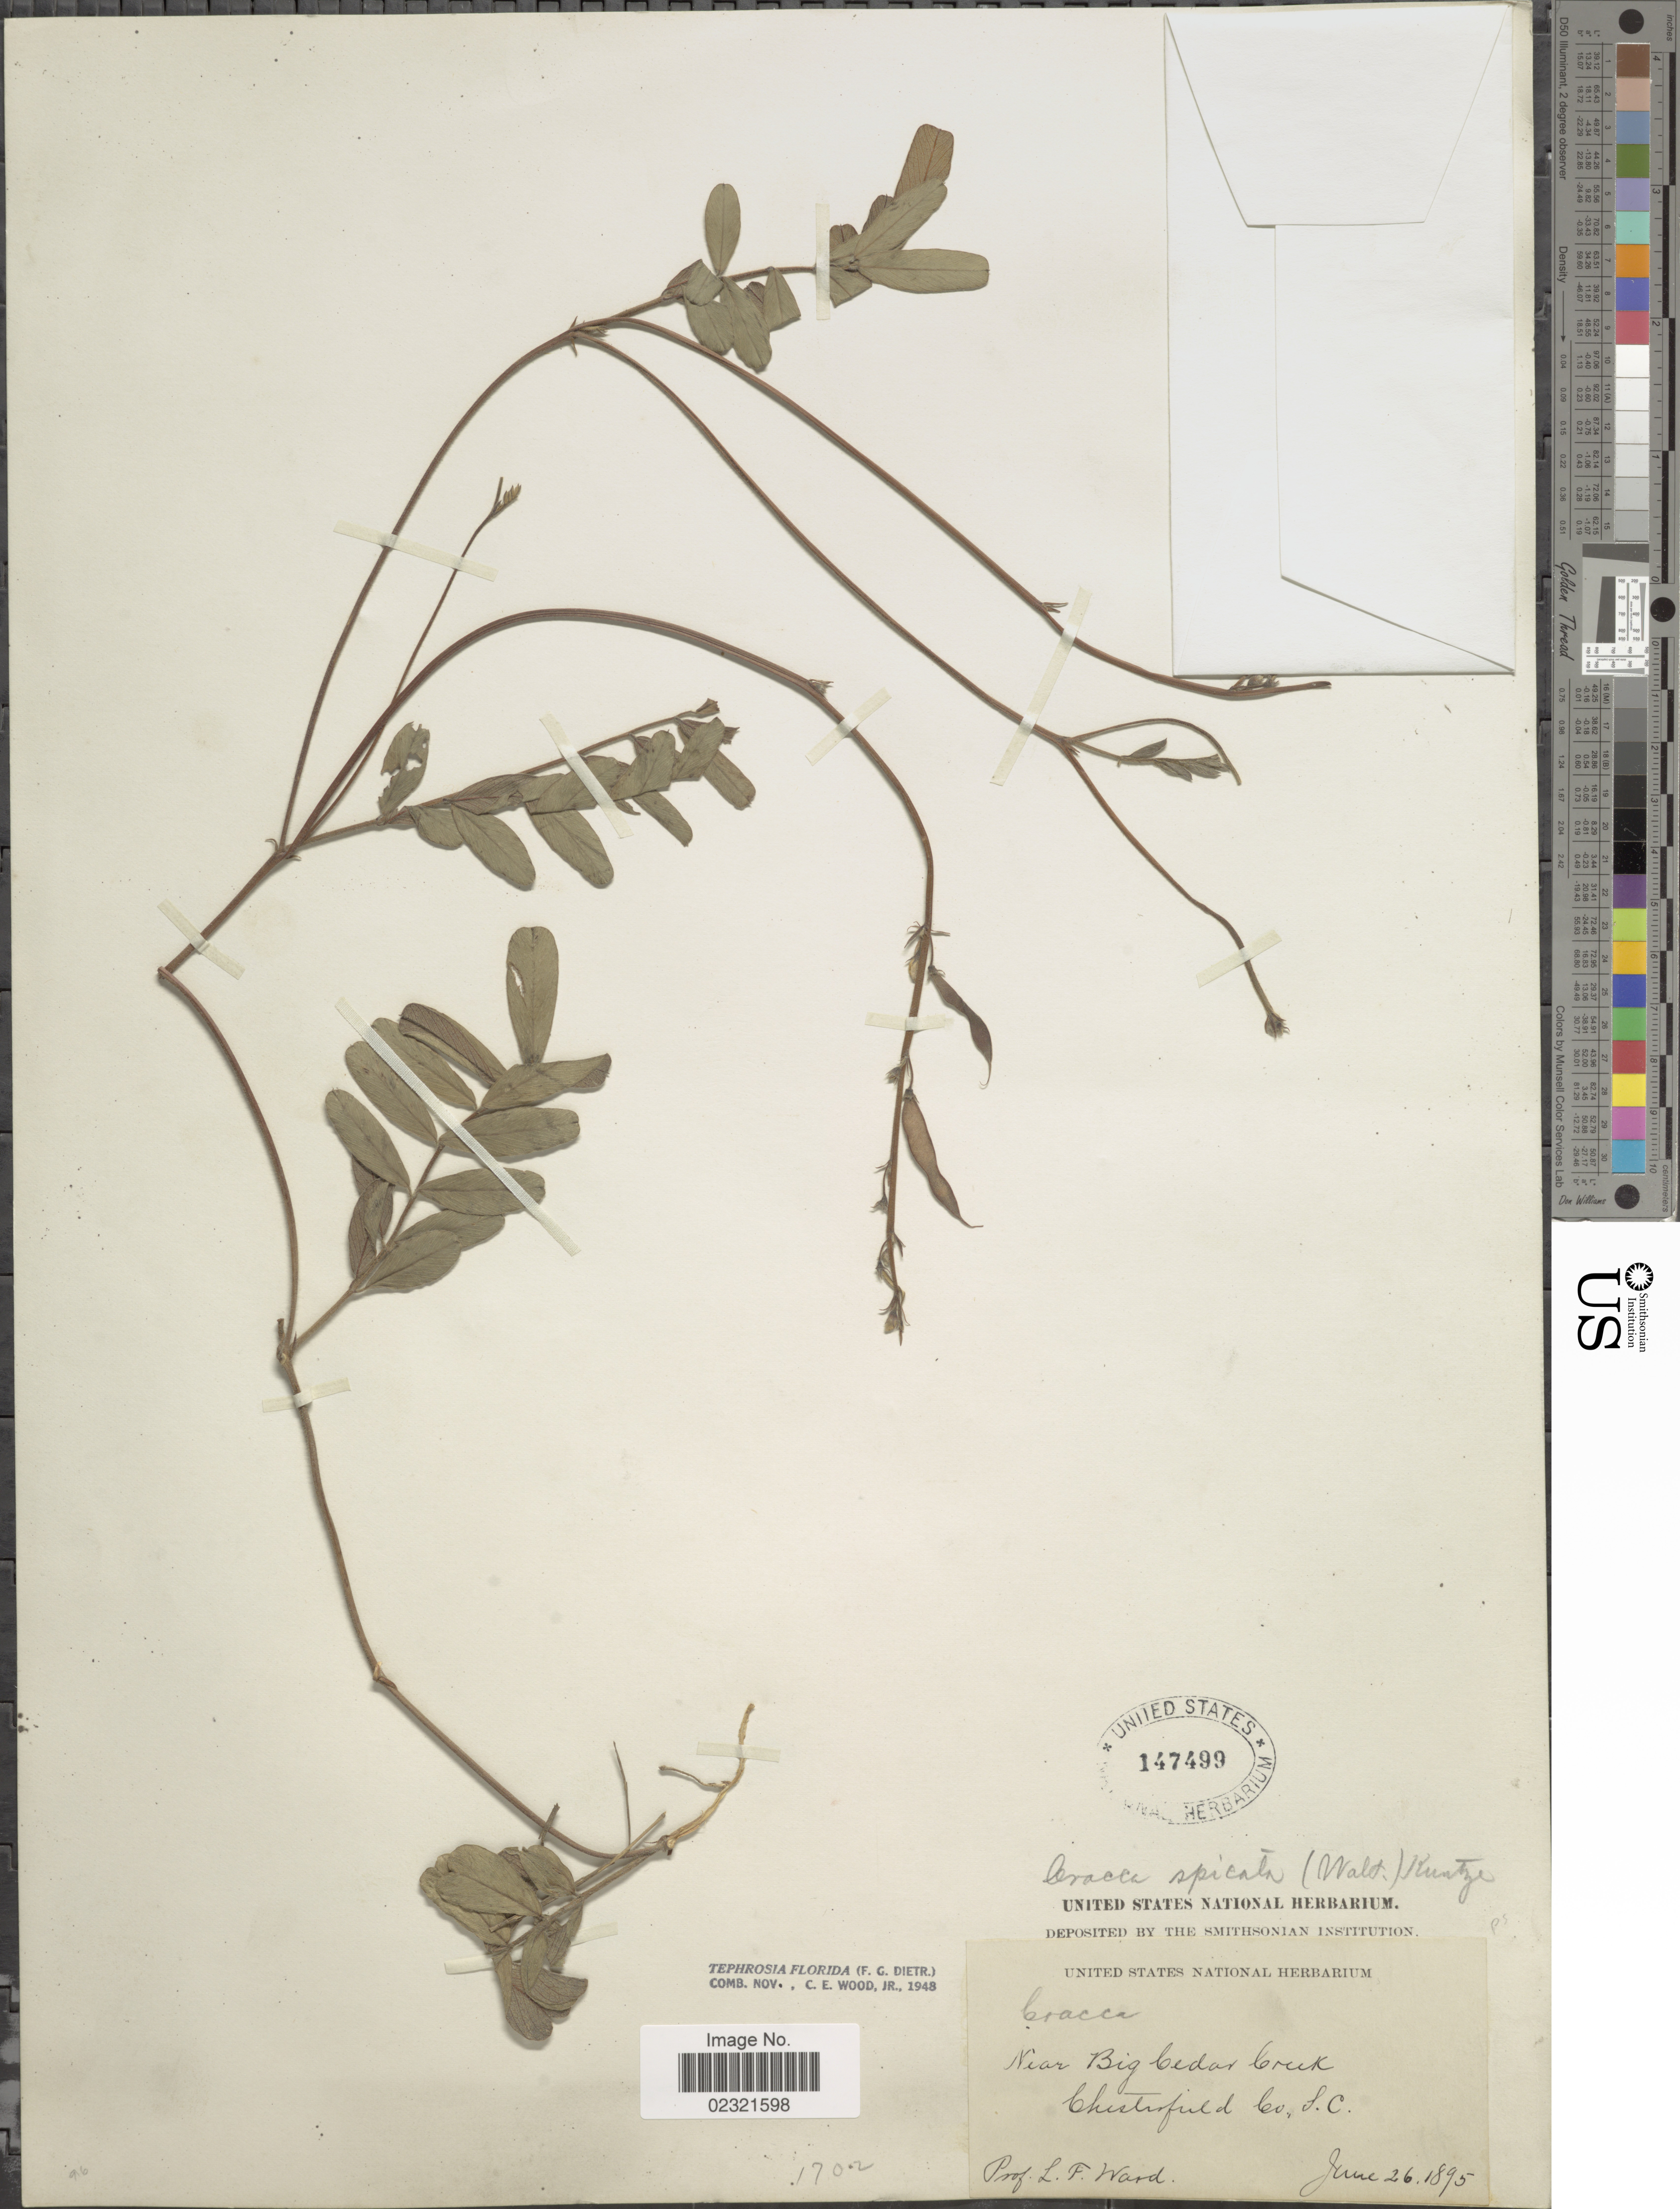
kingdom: Plantae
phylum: Tracheophyta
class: Magnoliopsida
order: Fabales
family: Fabaceae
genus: Tephrosia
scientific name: Tephrosia florida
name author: (Dietr.) C.E. Wood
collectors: L. Ward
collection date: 1895-06-26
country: United States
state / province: South Carolina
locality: Near Big Cedar Creek. Chesterfield Co. S. C.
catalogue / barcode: US 147499